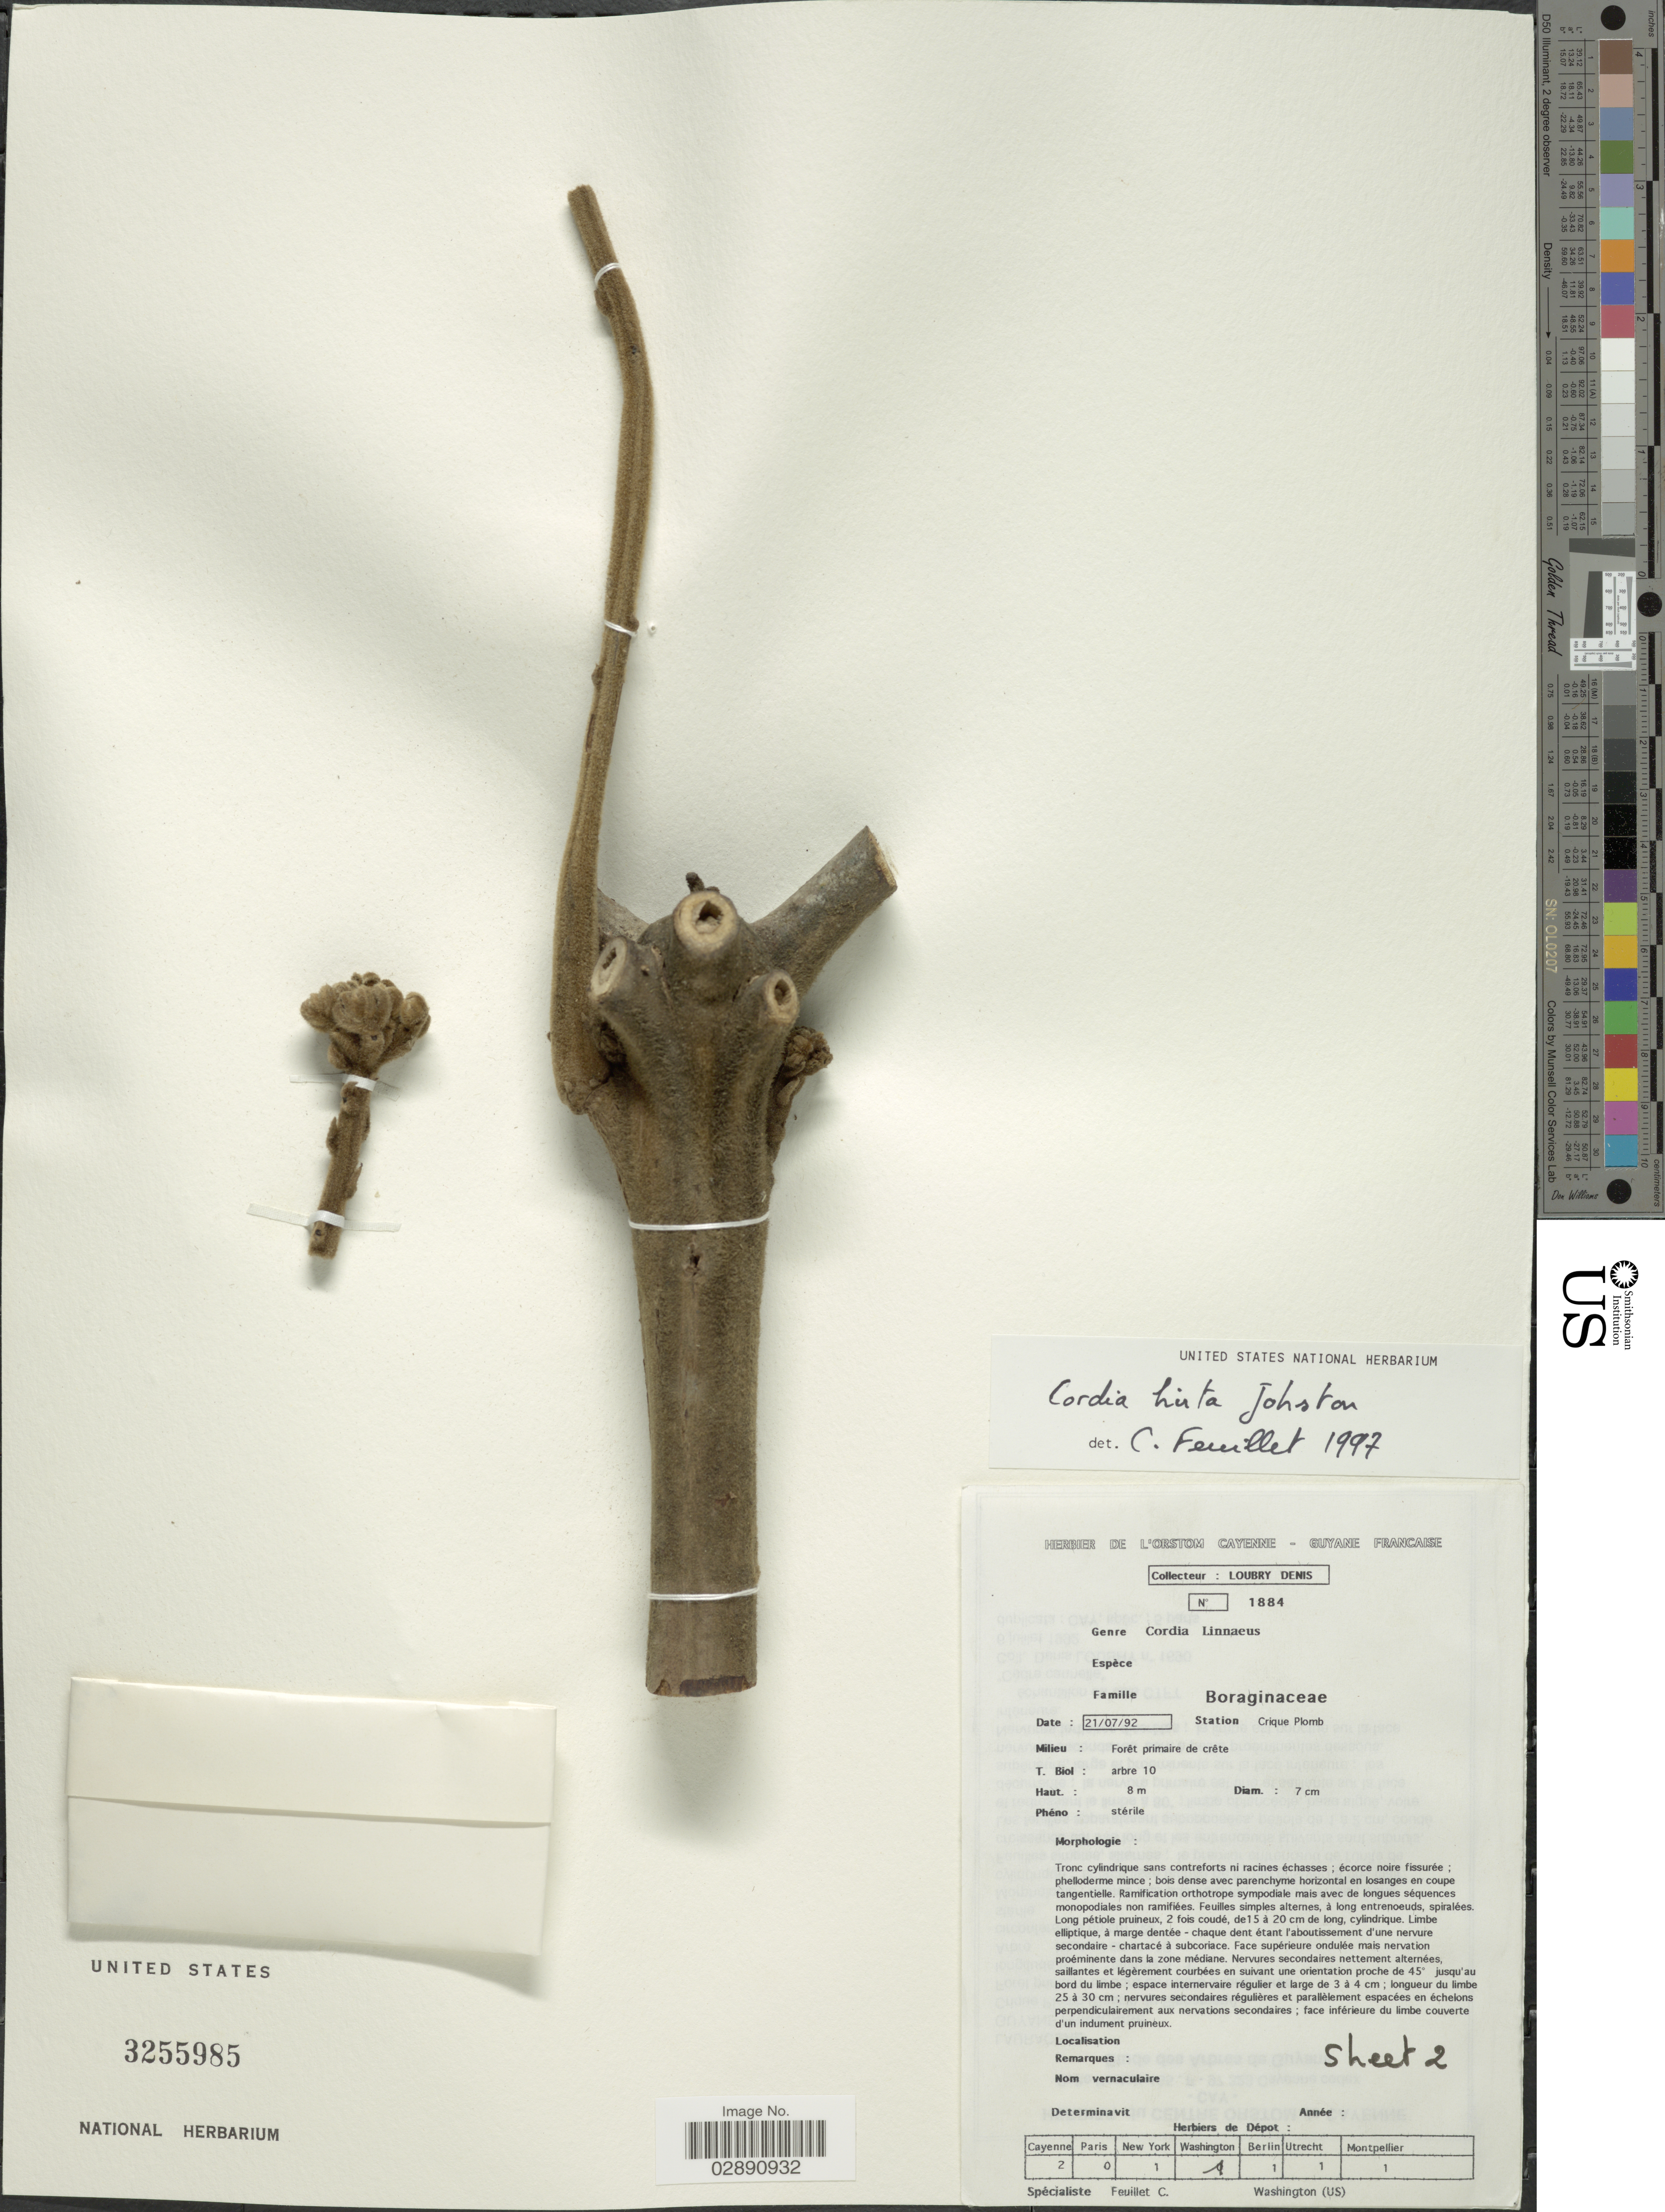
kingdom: Plantae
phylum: Tracheophyta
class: Magnoliopsida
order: Boraginales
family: Cordiaceae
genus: Cordia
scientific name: Cordia hirta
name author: I.M. Johnst.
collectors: D. Loubry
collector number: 1884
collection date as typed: Transcribed d/m/y: 21/7/92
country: French Guiana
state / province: Cayenne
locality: Station Crique Plomb.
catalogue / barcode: US 3255985